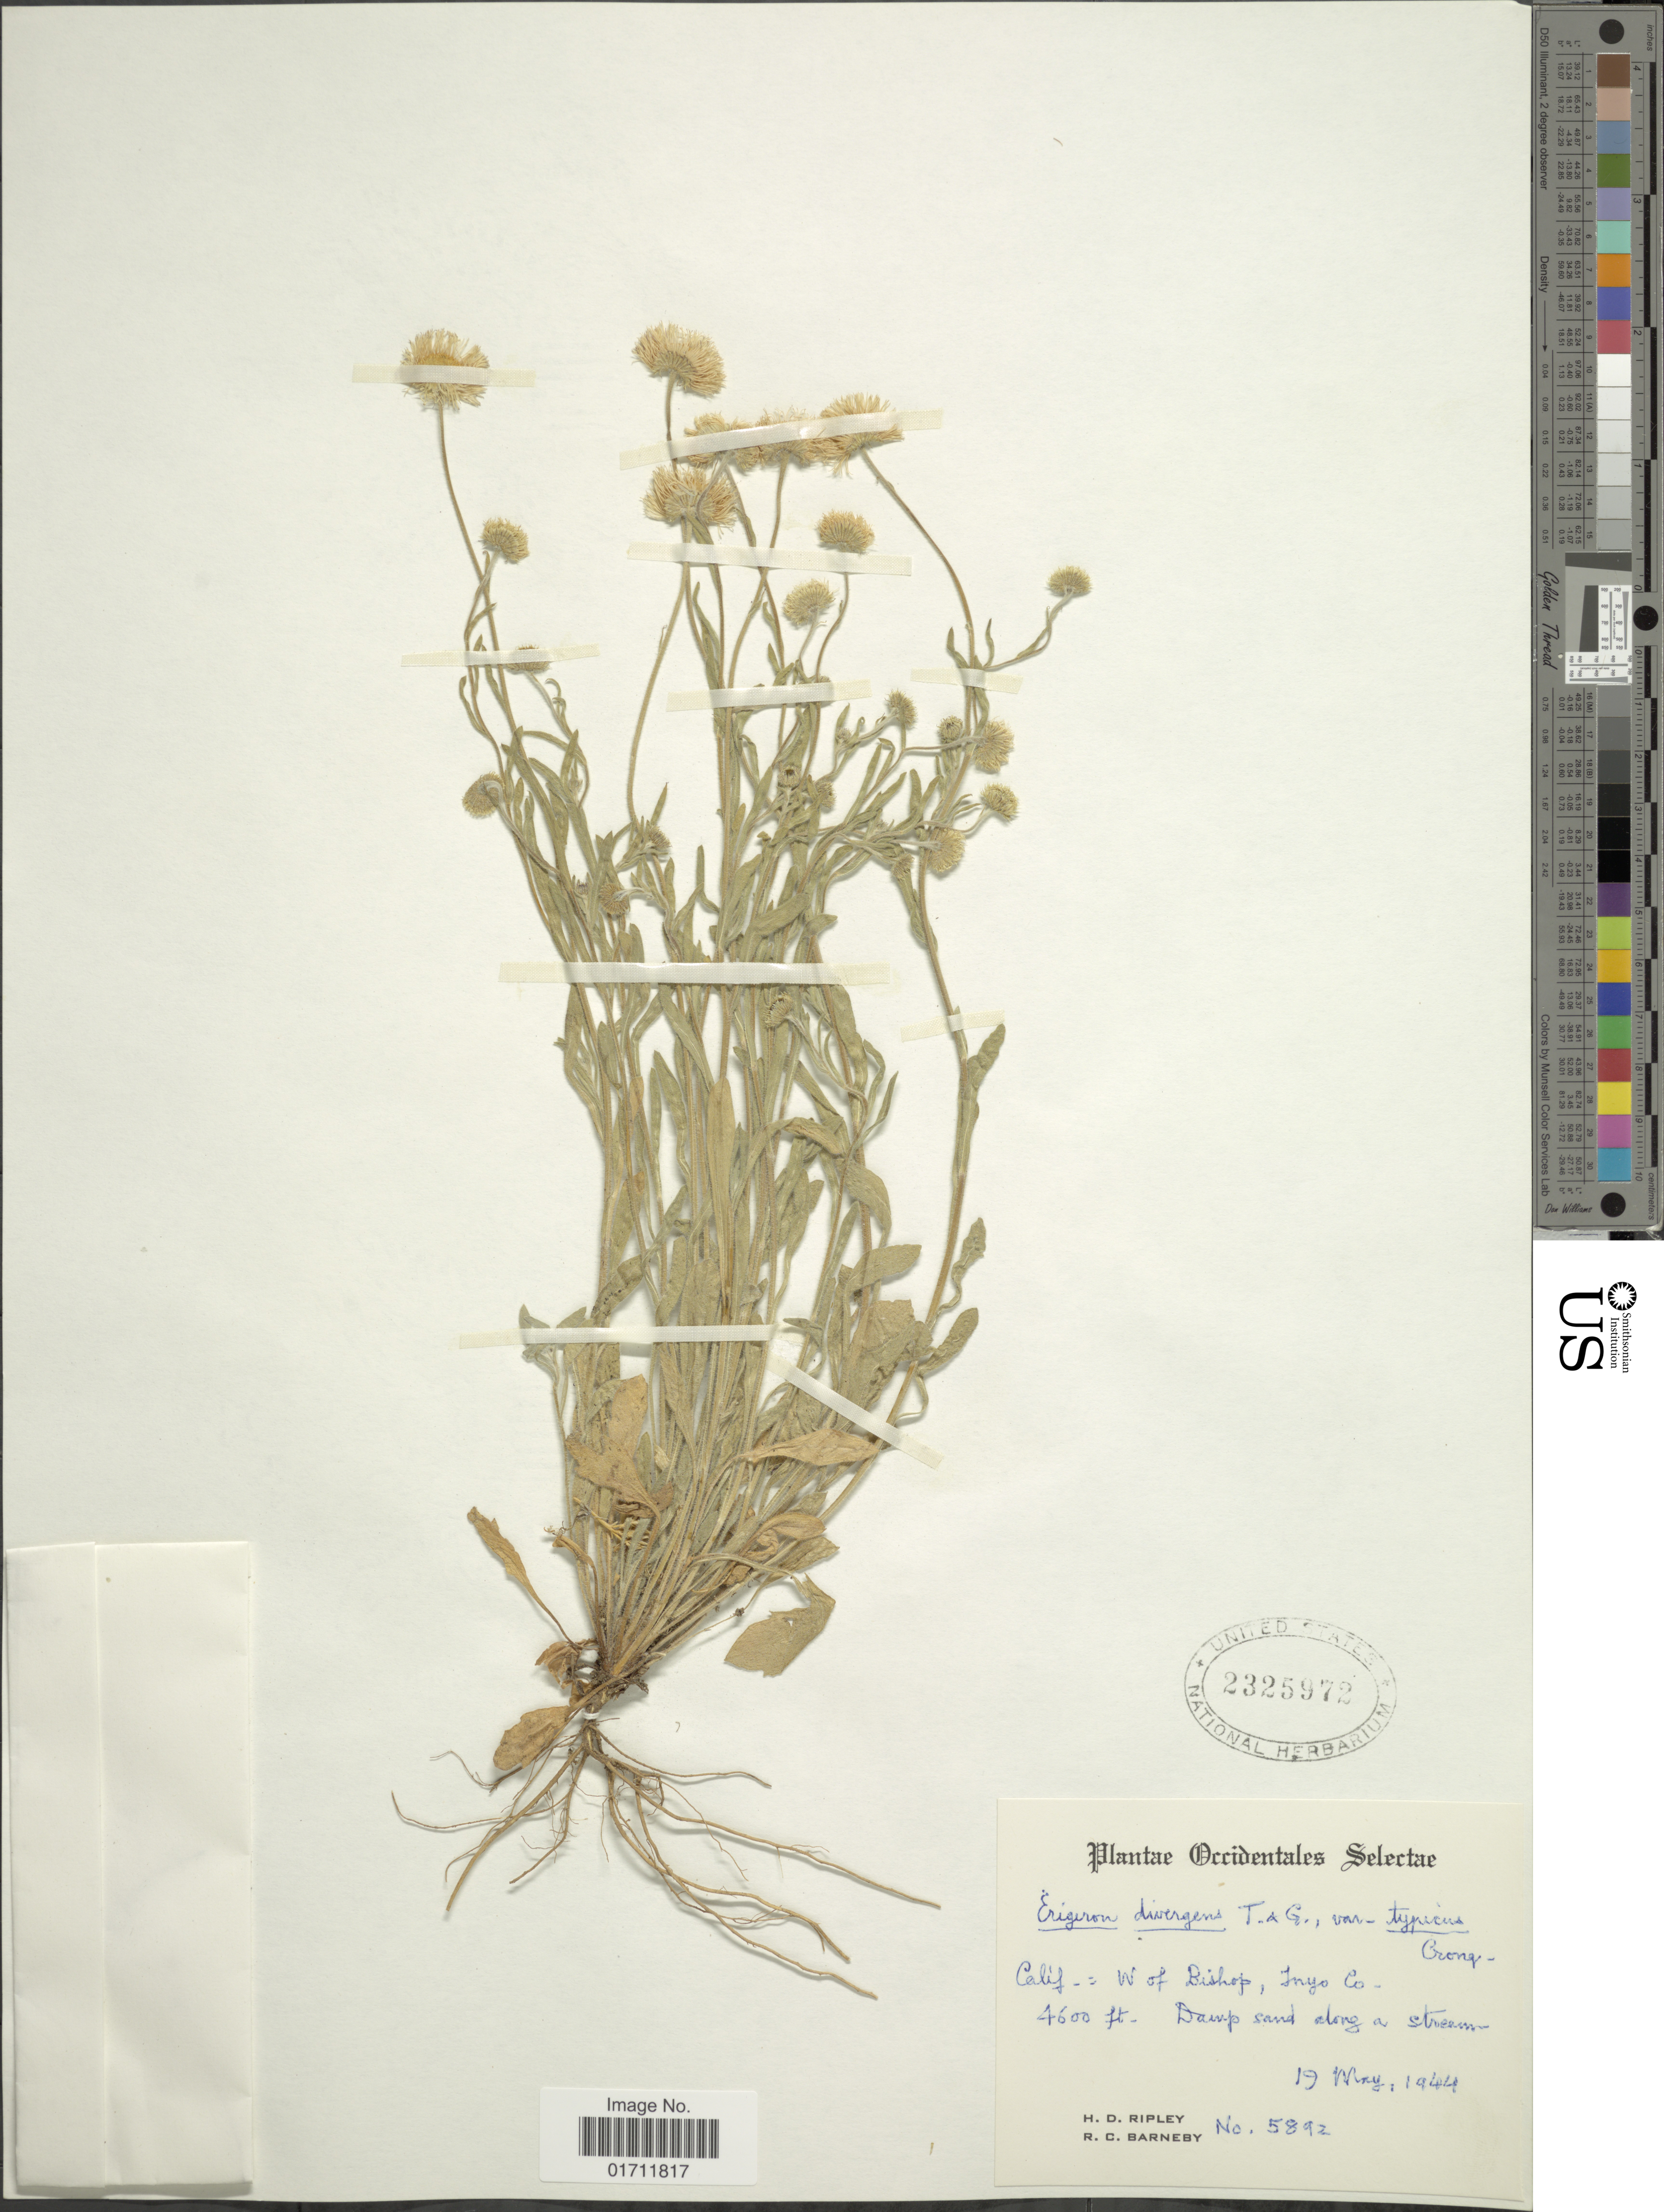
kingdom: Plantae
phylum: Tracheophyta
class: Magnoliopsida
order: Asterales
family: Asteraceae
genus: Erigeron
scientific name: Erigeron divergens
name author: Torr. & A. Gray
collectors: H. Ripley & R. C. Barneby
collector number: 5892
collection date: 1944-05-19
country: United States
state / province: California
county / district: Inyo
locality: Occidentales Selectae, Calif = W of Bishop, Inyo Co, Damp sand along a stream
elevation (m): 1402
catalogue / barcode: US 2325972